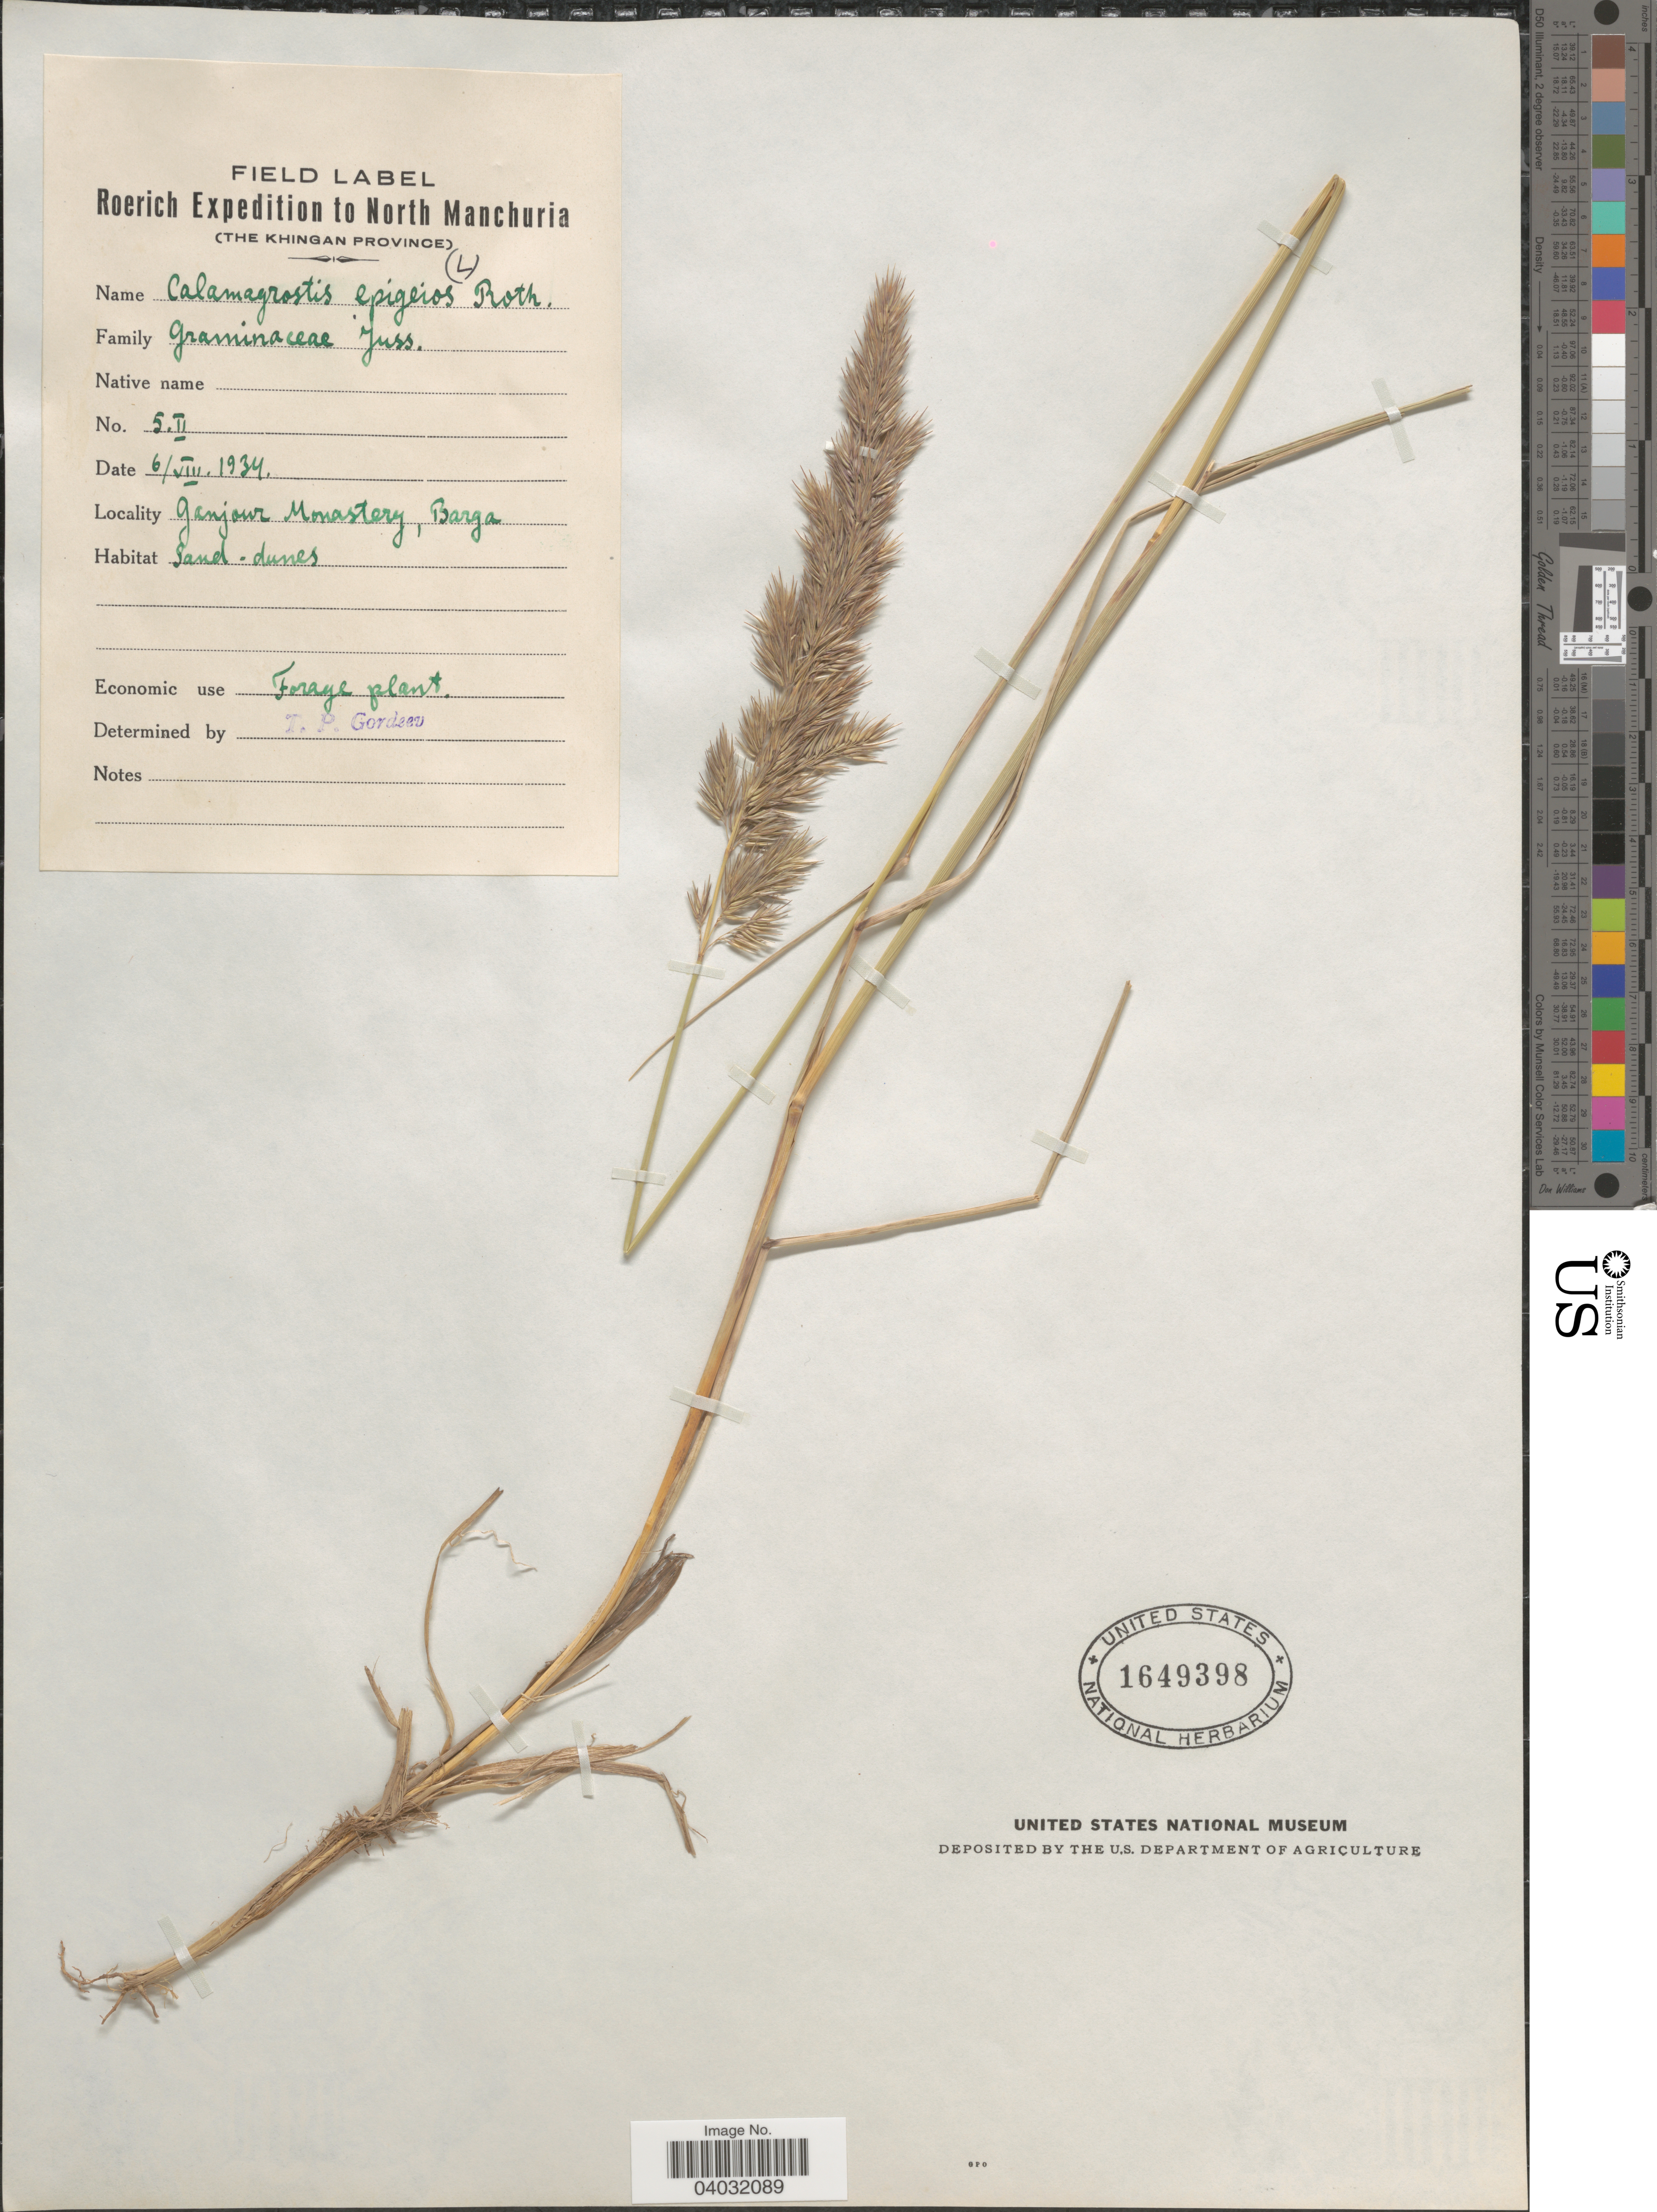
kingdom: Plantae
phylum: Tracheophyta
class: Liliopsida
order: Poales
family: Poaceae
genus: Calamagrostis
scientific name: Calamagrostis epigeios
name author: (L.) Roth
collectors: Roerich Expedition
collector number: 5II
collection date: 1934-08-06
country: China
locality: North Manchuria. (The Khingan Province). Ganjour Monastery, Barga.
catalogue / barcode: US 1649398